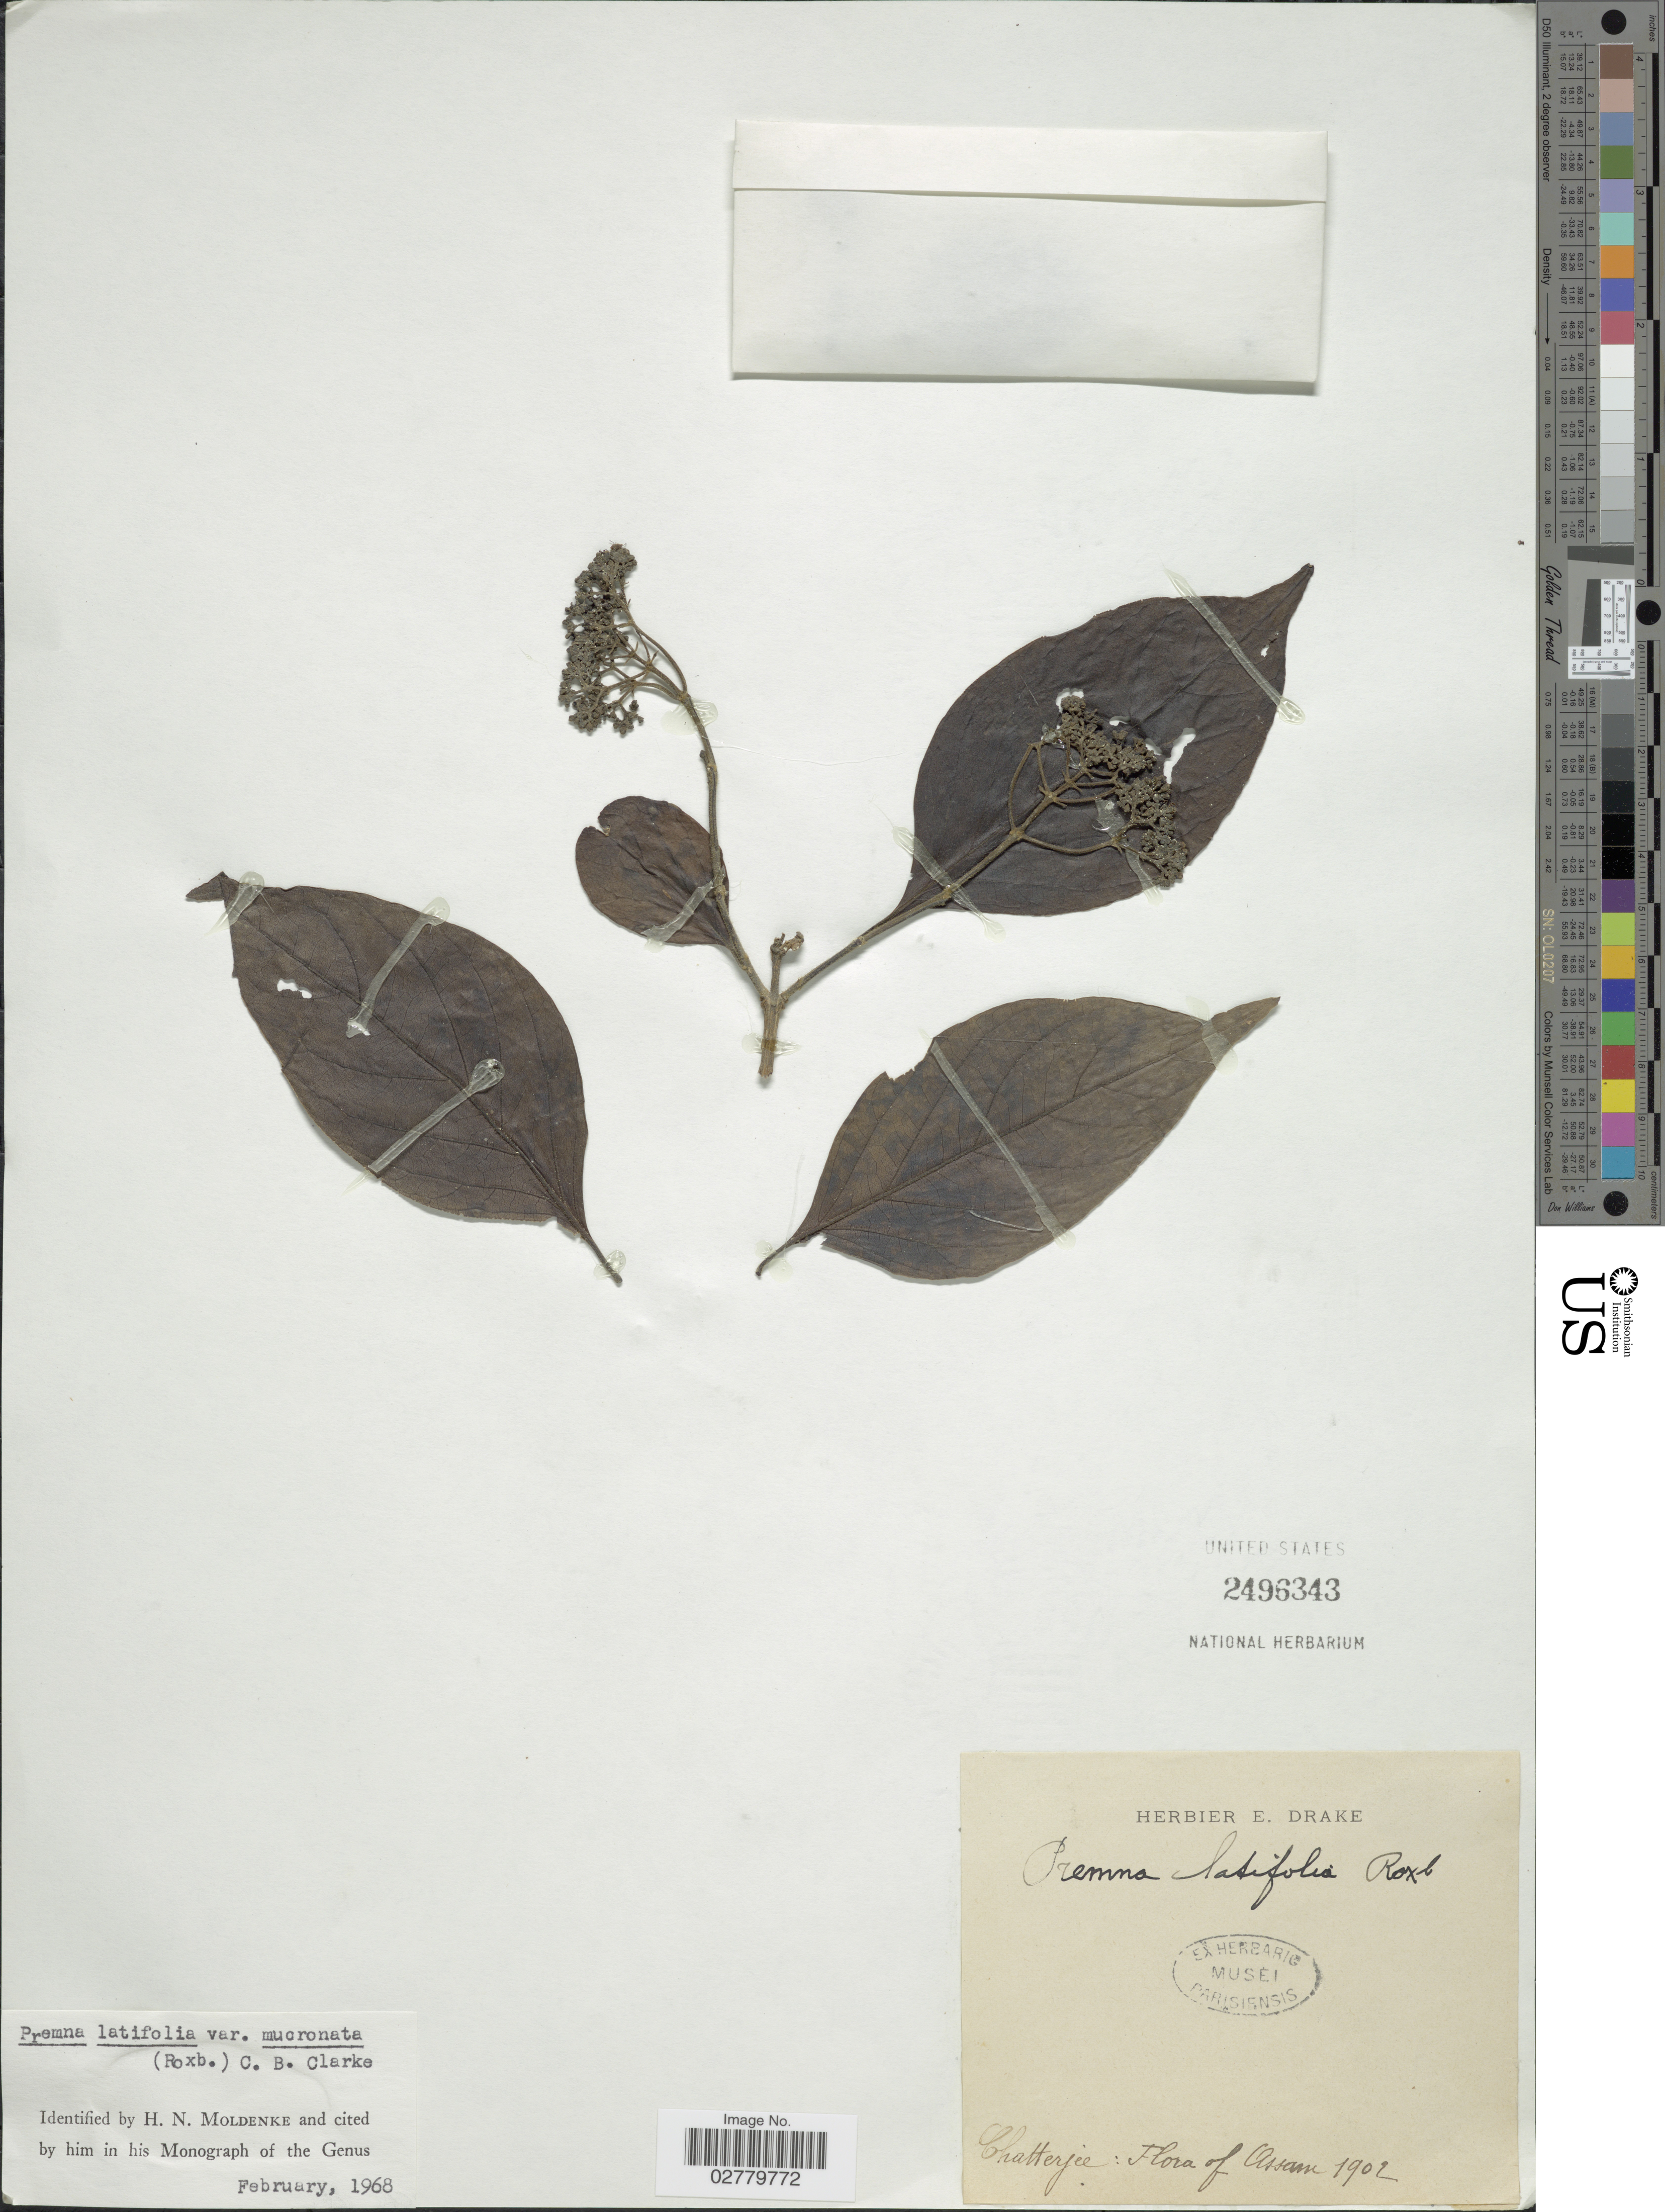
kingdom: Plantae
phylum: Tracheophyta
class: Magnoliopsida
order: Lamiales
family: Lamiaceae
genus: Premna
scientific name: Premna mollissima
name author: Roth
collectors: A. Chatterjee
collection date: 1902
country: India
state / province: Assam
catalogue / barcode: US 2496343